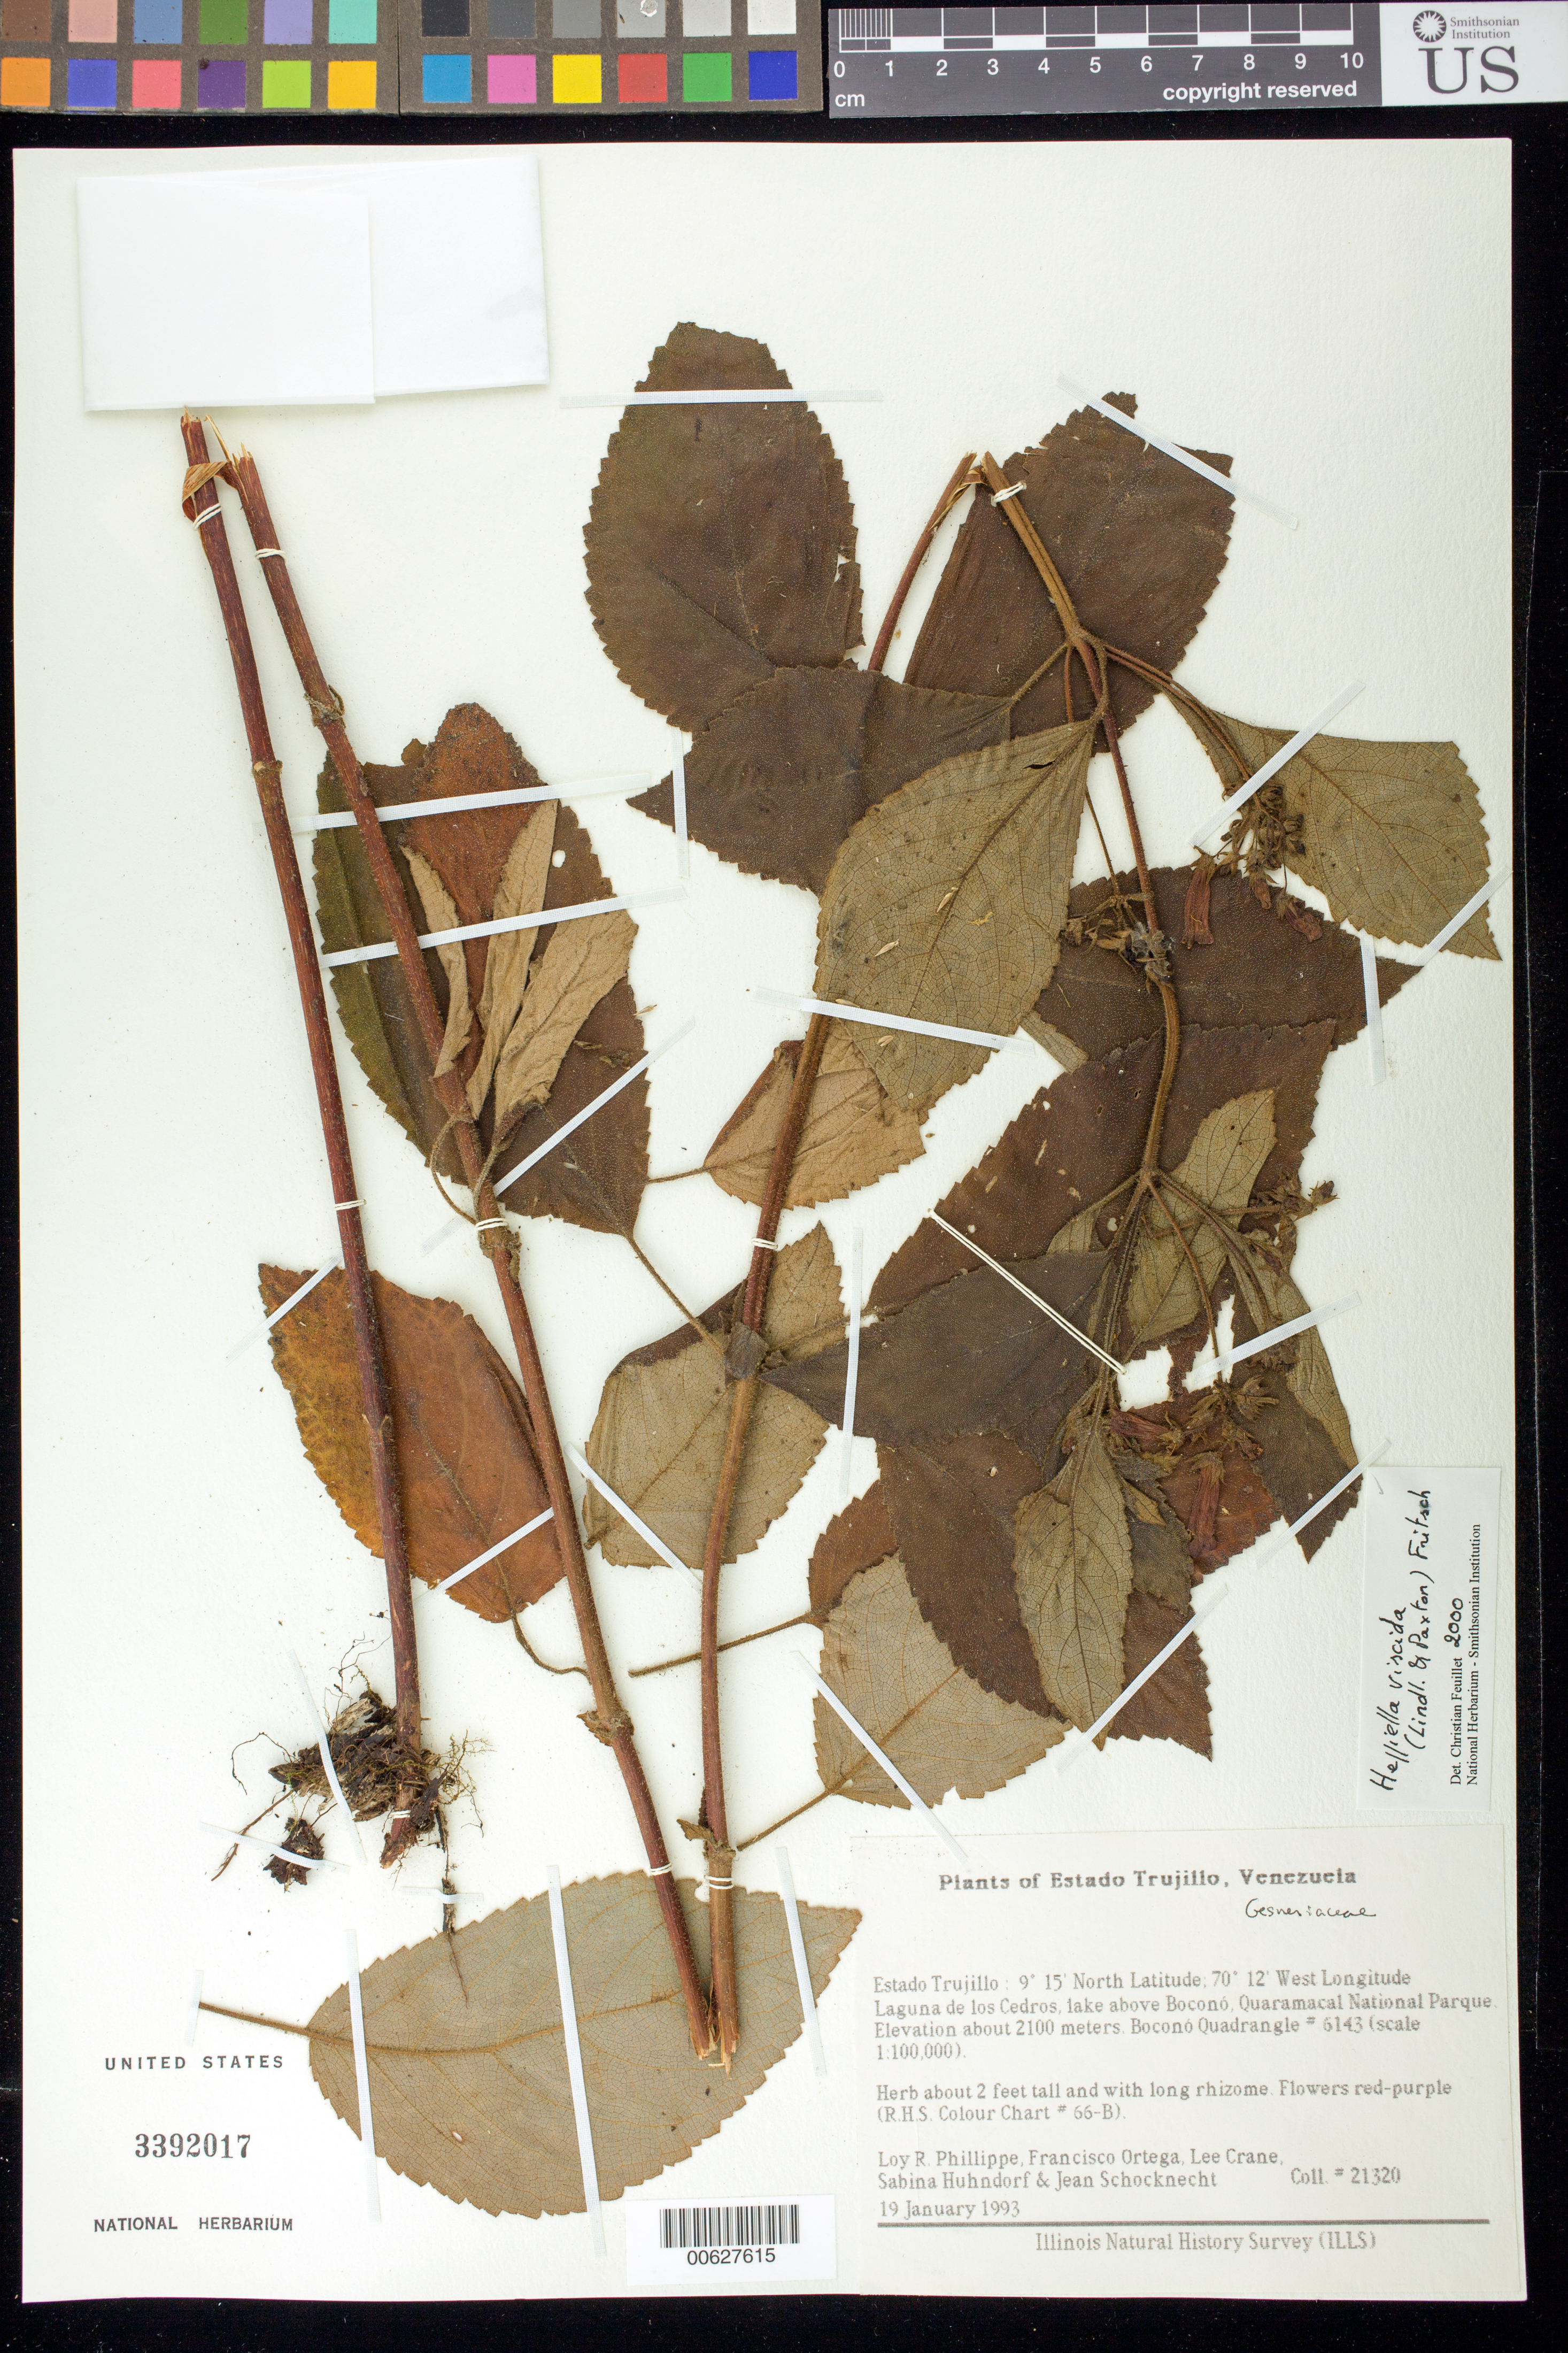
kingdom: Plantae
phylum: Tracheophyta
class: Magnoliopsida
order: Lamiales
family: Gesneriaceae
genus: Heppiella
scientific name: Heppiella viscida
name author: (Lindl. &) Fritsch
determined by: Feuillet, C.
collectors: L. Phillippe, F. J. Ortega, L. Crane, S. Huhndorf & J. Schocknecht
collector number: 21320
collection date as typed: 19 Jan 1993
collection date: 1993-01-19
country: Venezuela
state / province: Trujillo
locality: Laguna de los Cedros, lake above Boconó, Quaramacal National Parque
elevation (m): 2100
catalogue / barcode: US 3392017